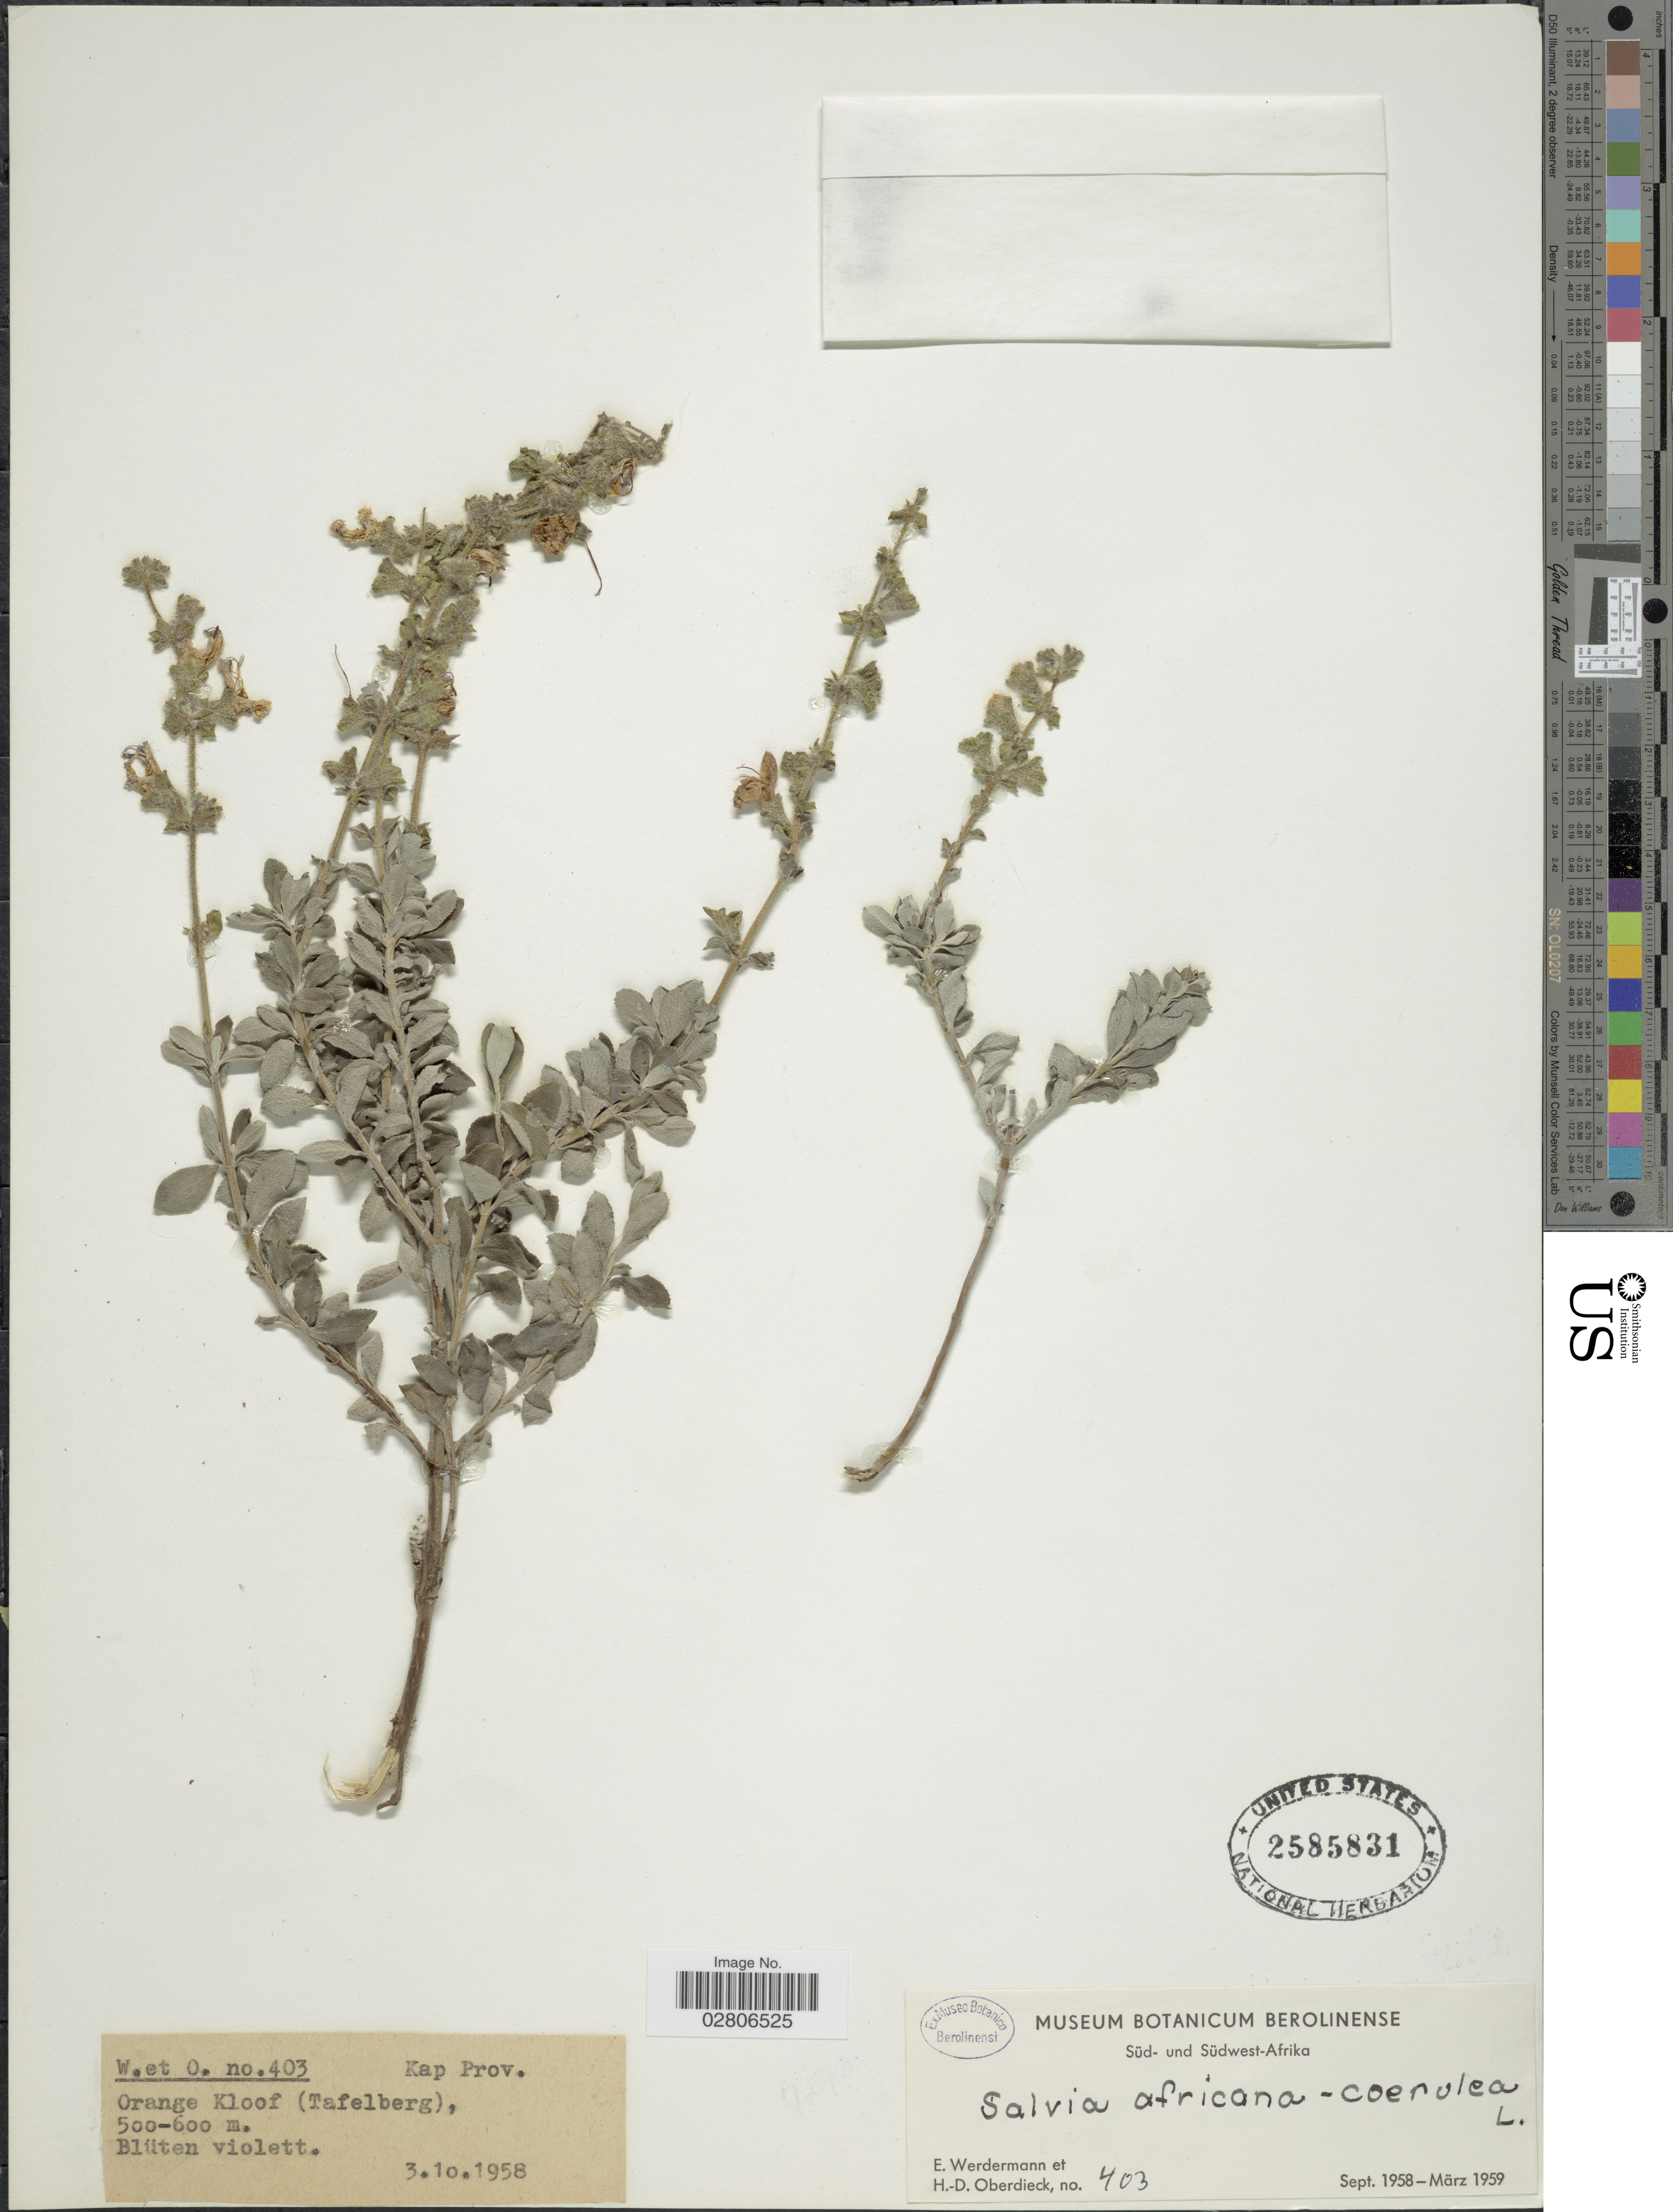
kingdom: Plantae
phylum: Tracheophyta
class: Magnoliopsida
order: Lamiales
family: Lamiaceae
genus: Salvia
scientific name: Salvia africana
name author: L.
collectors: E. Werdermann & H. Oberdieck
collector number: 403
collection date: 1958-10-03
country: South Africa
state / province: Western Cape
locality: Kap Prov., orange Kloof (Tafelberg).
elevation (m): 500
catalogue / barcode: US 2585831